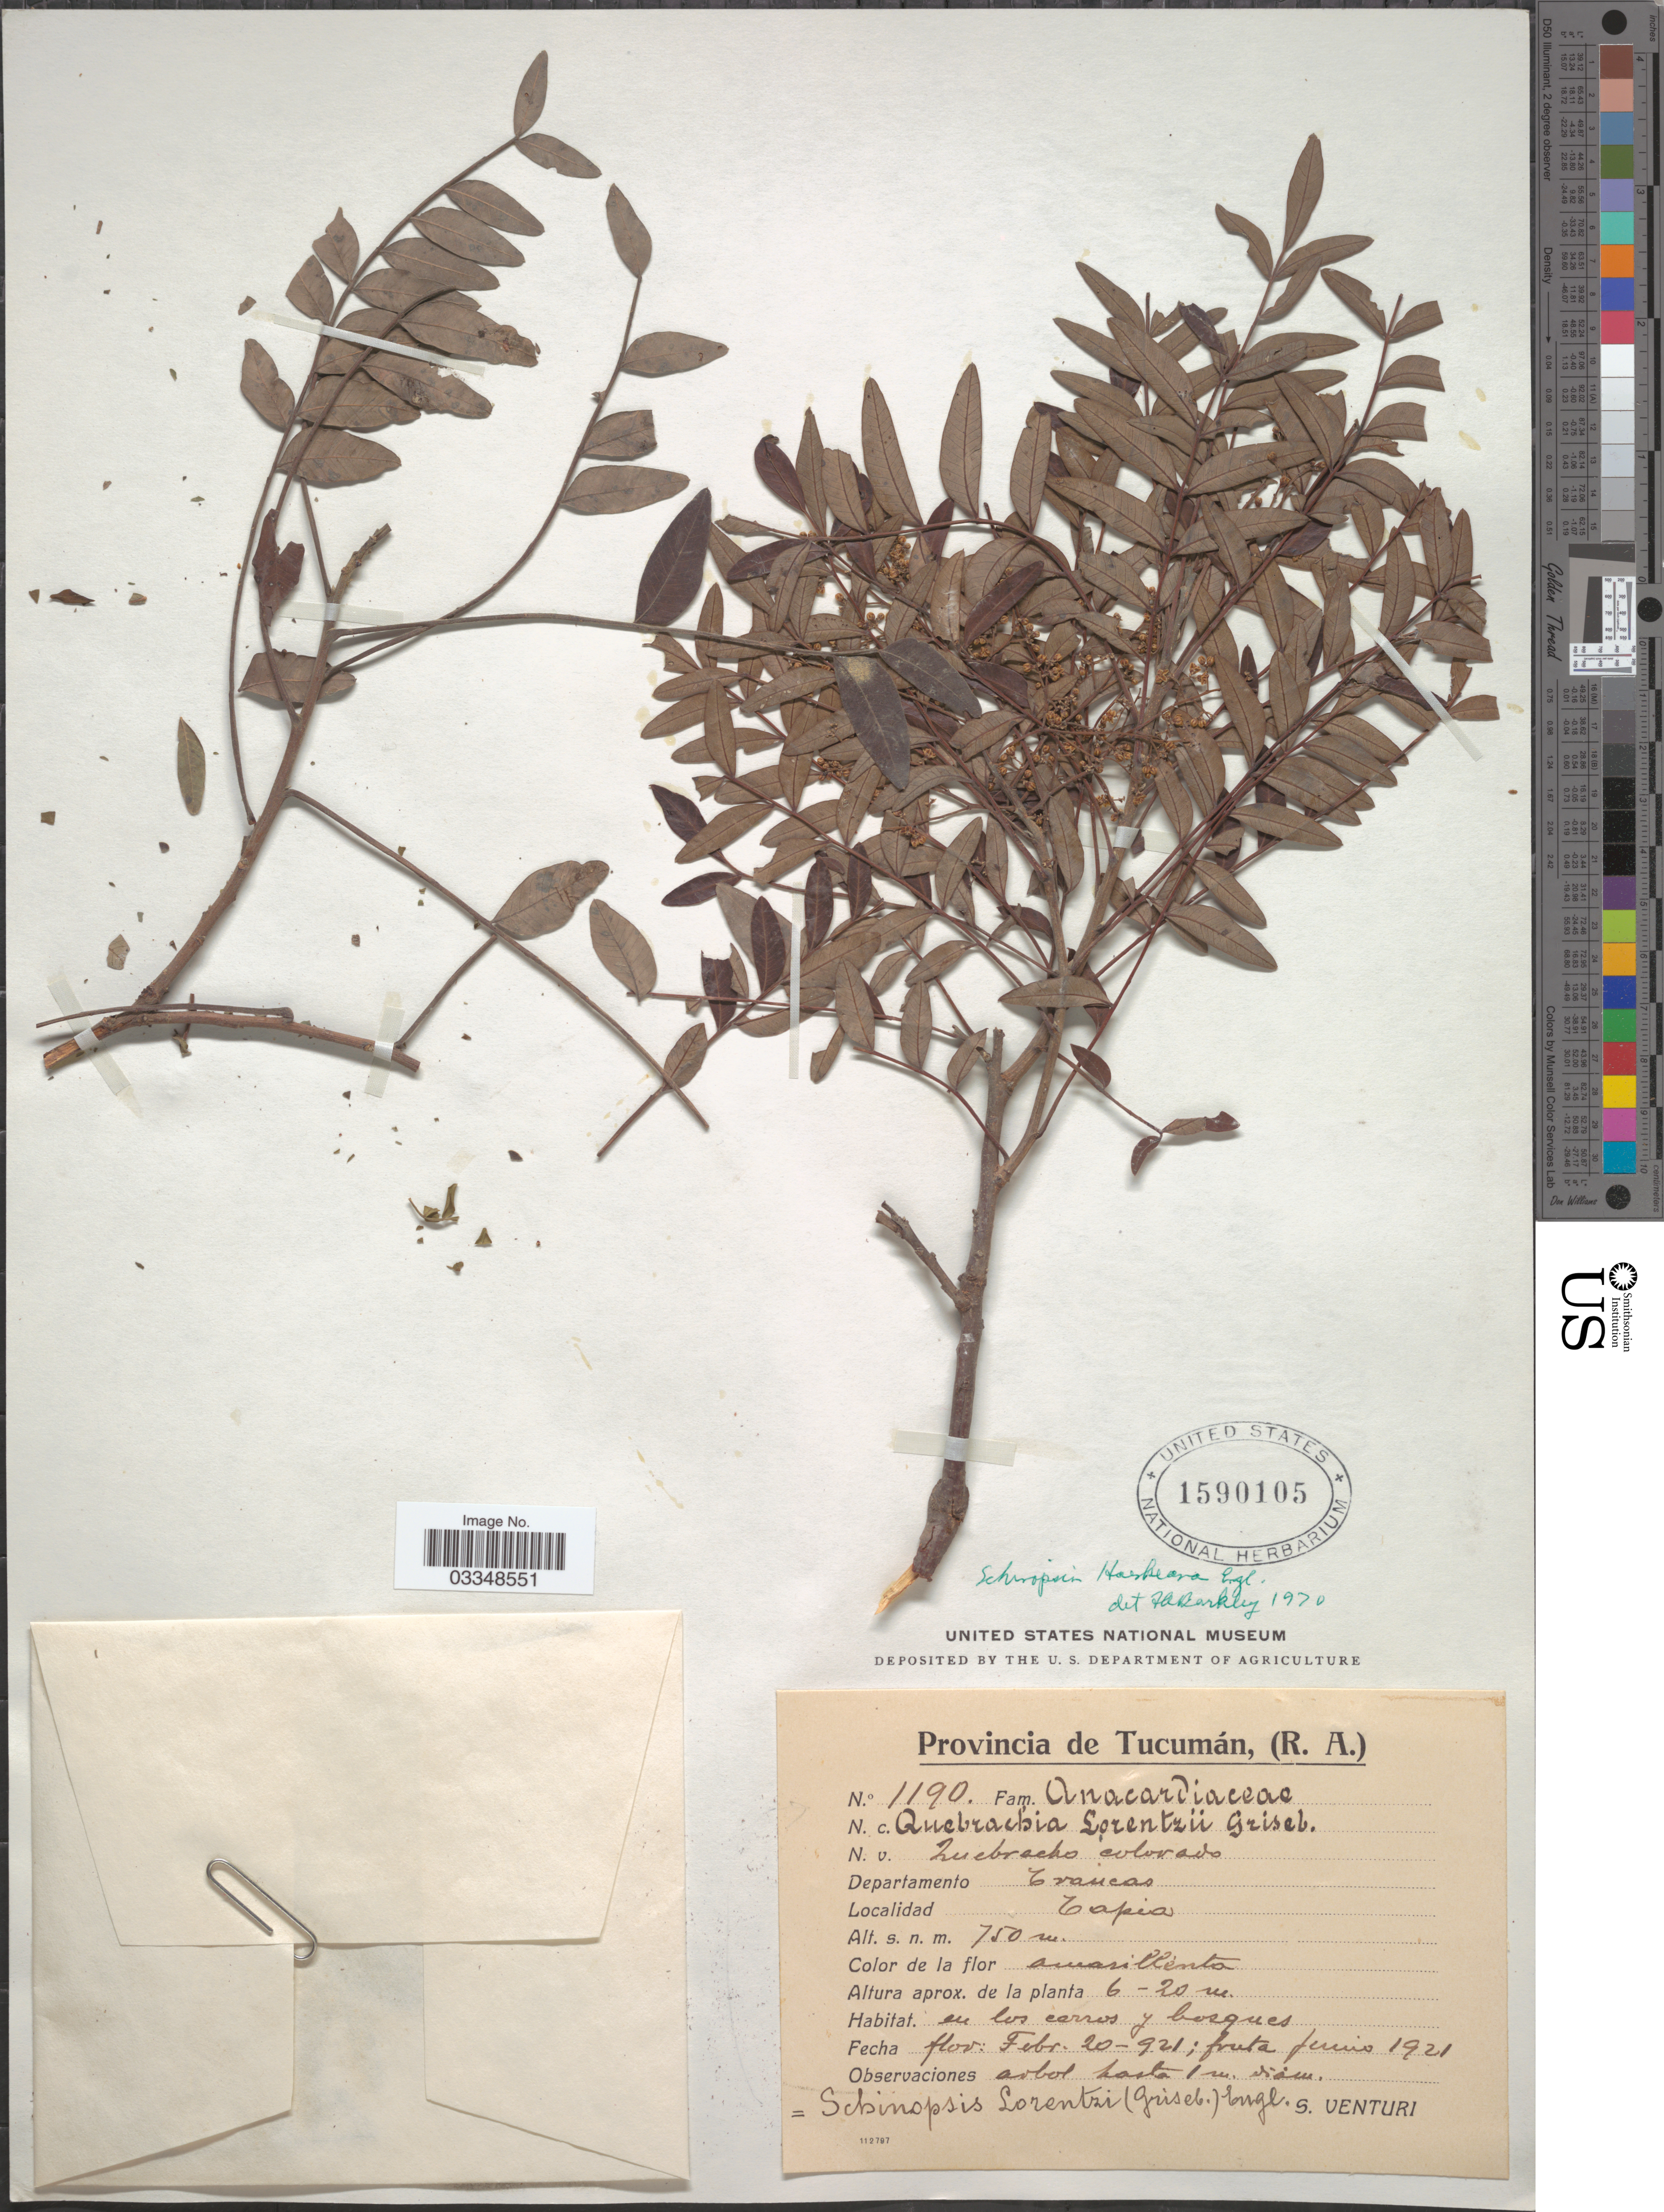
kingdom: Plantae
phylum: Tracheophyta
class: Magnoliopsida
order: Sapindales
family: Anacardiaceae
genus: Schinopsis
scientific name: Schinopsis haenkeana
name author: Engl.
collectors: S. Venturi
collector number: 1190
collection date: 1921-02-20/1921-06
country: Argentina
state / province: Tucuman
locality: Departamento Trancas, Tapia.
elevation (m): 750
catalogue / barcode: US 1590105